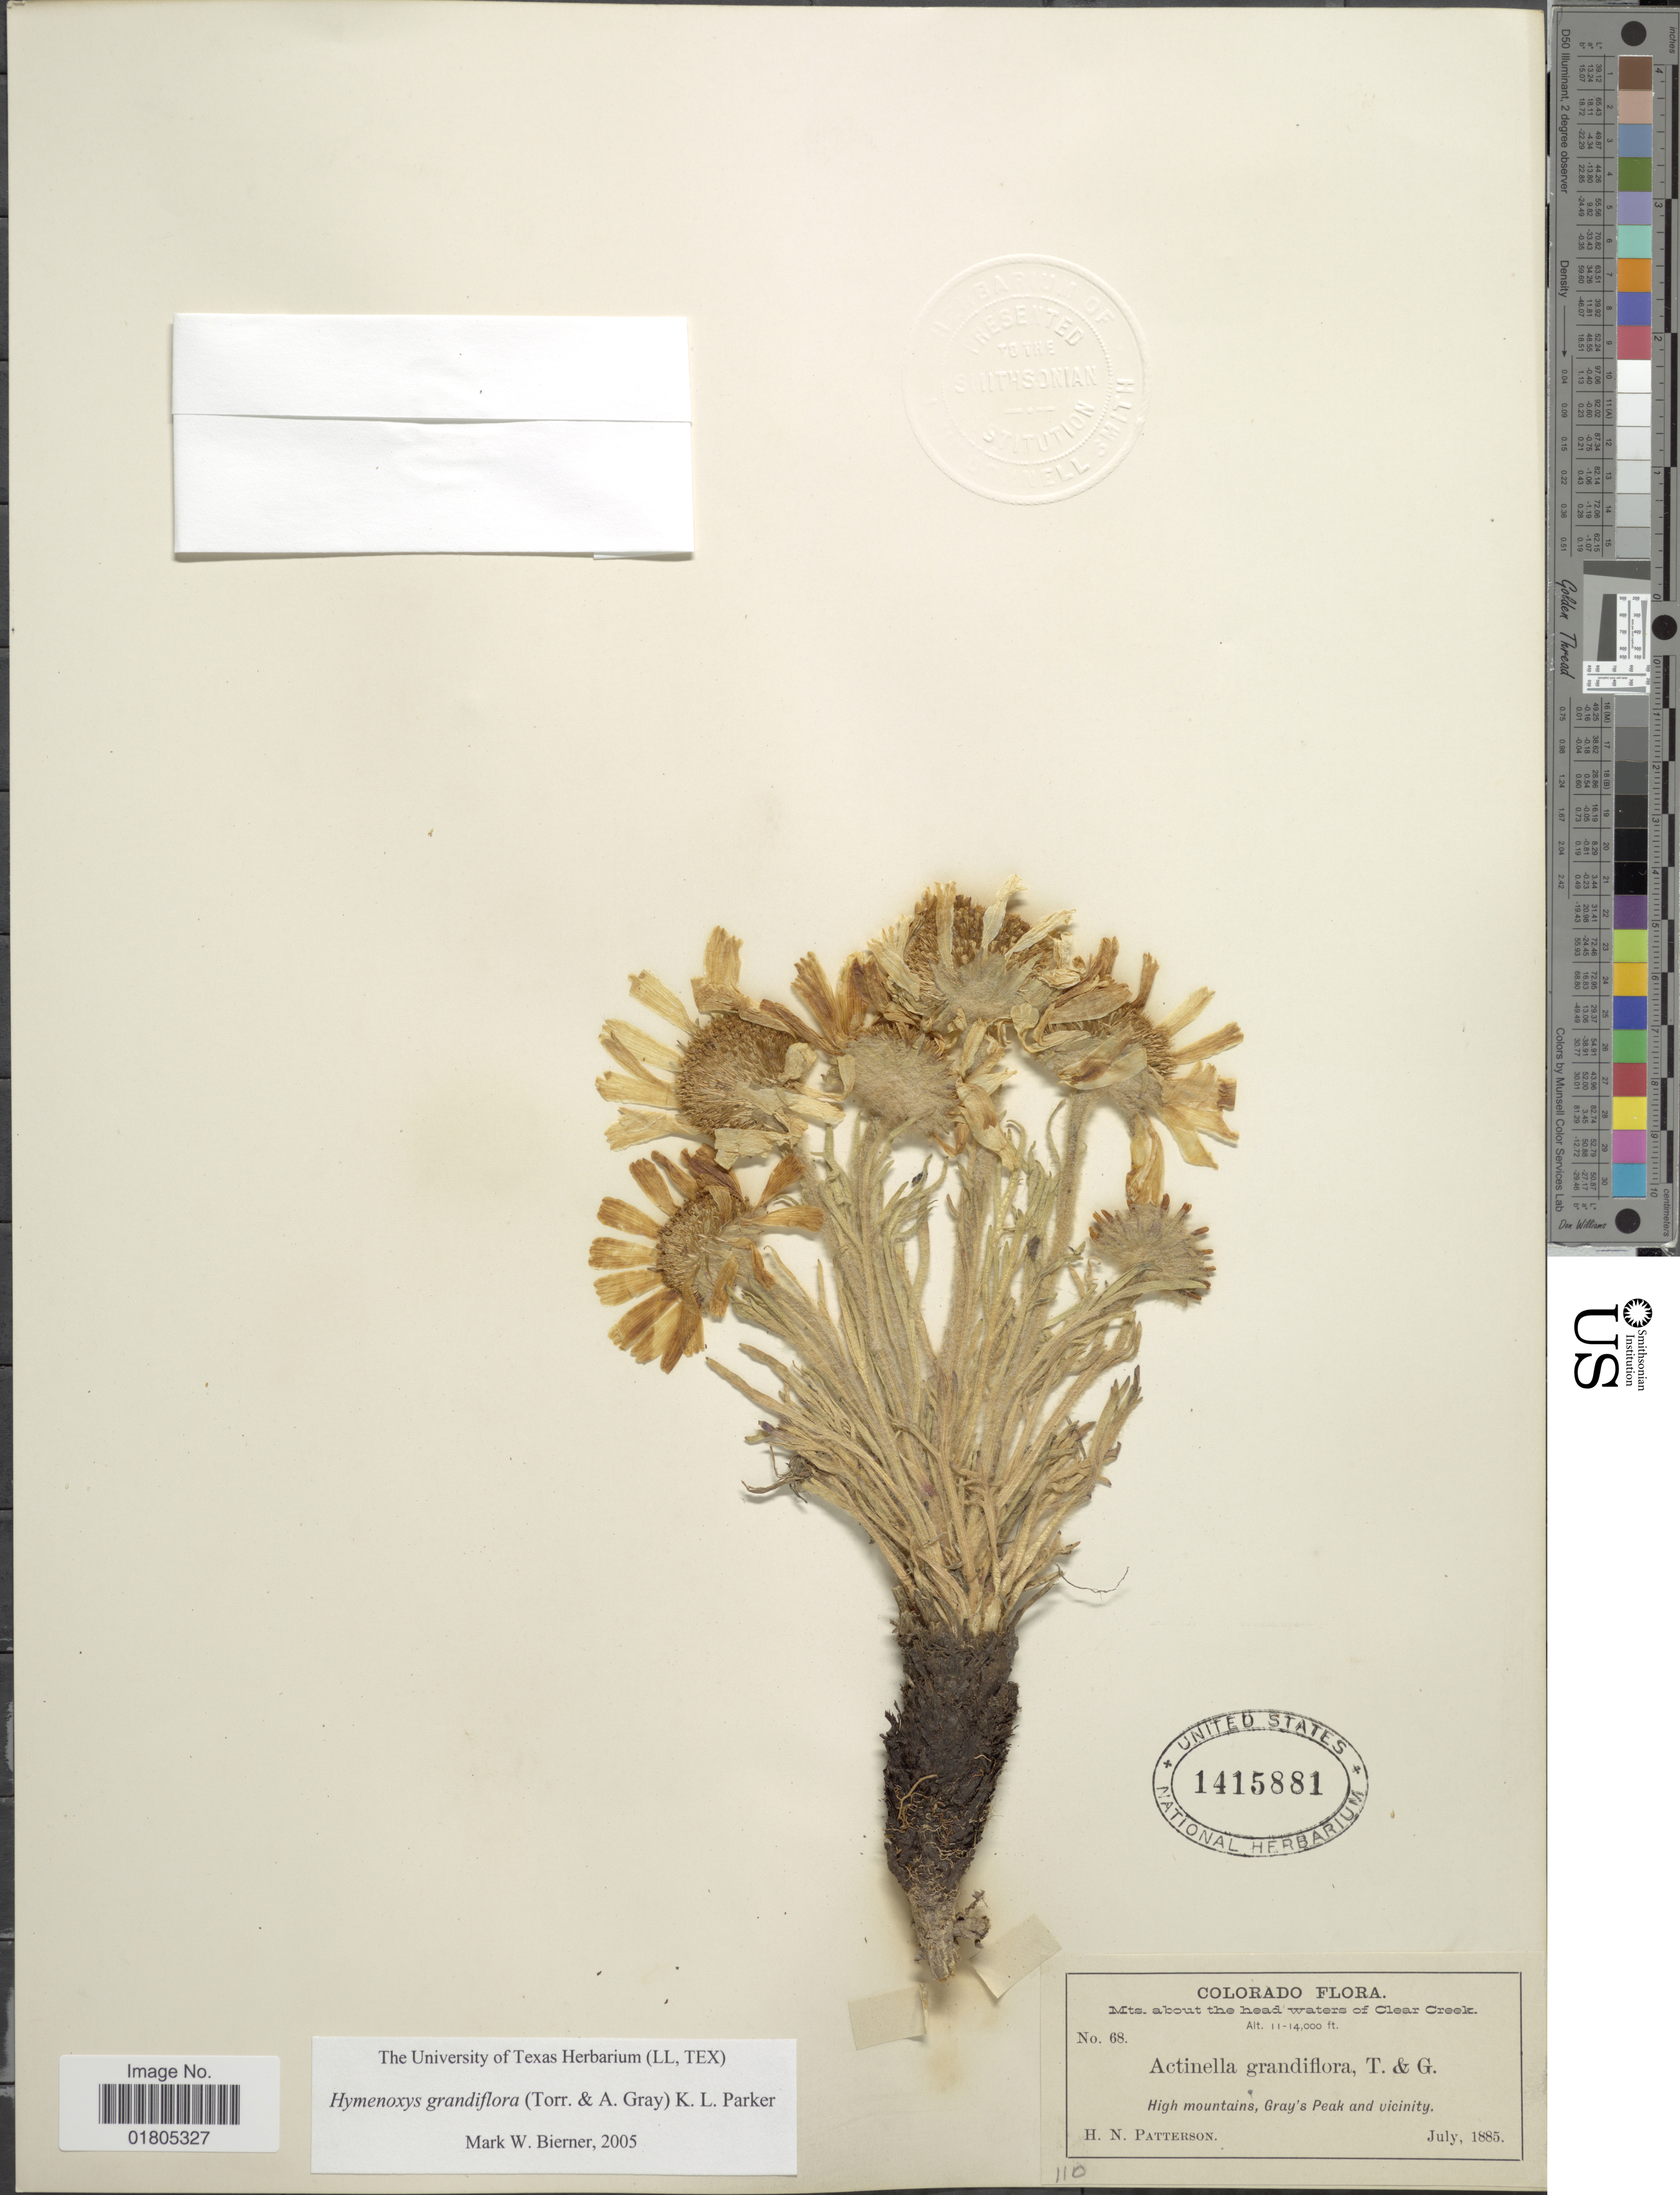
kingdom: Plantae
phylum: Tracheophyta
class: Magnoliopsida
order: Asterales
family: Asteraceae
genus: Actinea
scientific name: Actinea grandiflora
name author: (Torr. & A. Gray) Kuntze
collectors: H. N. Patterson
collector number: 68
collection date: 1885-07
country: United States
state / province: Colorado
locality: Mts. about the water head waters of Clear Creek, High Mountains, Gray's Peak and vicinity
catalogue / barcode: US 1415881